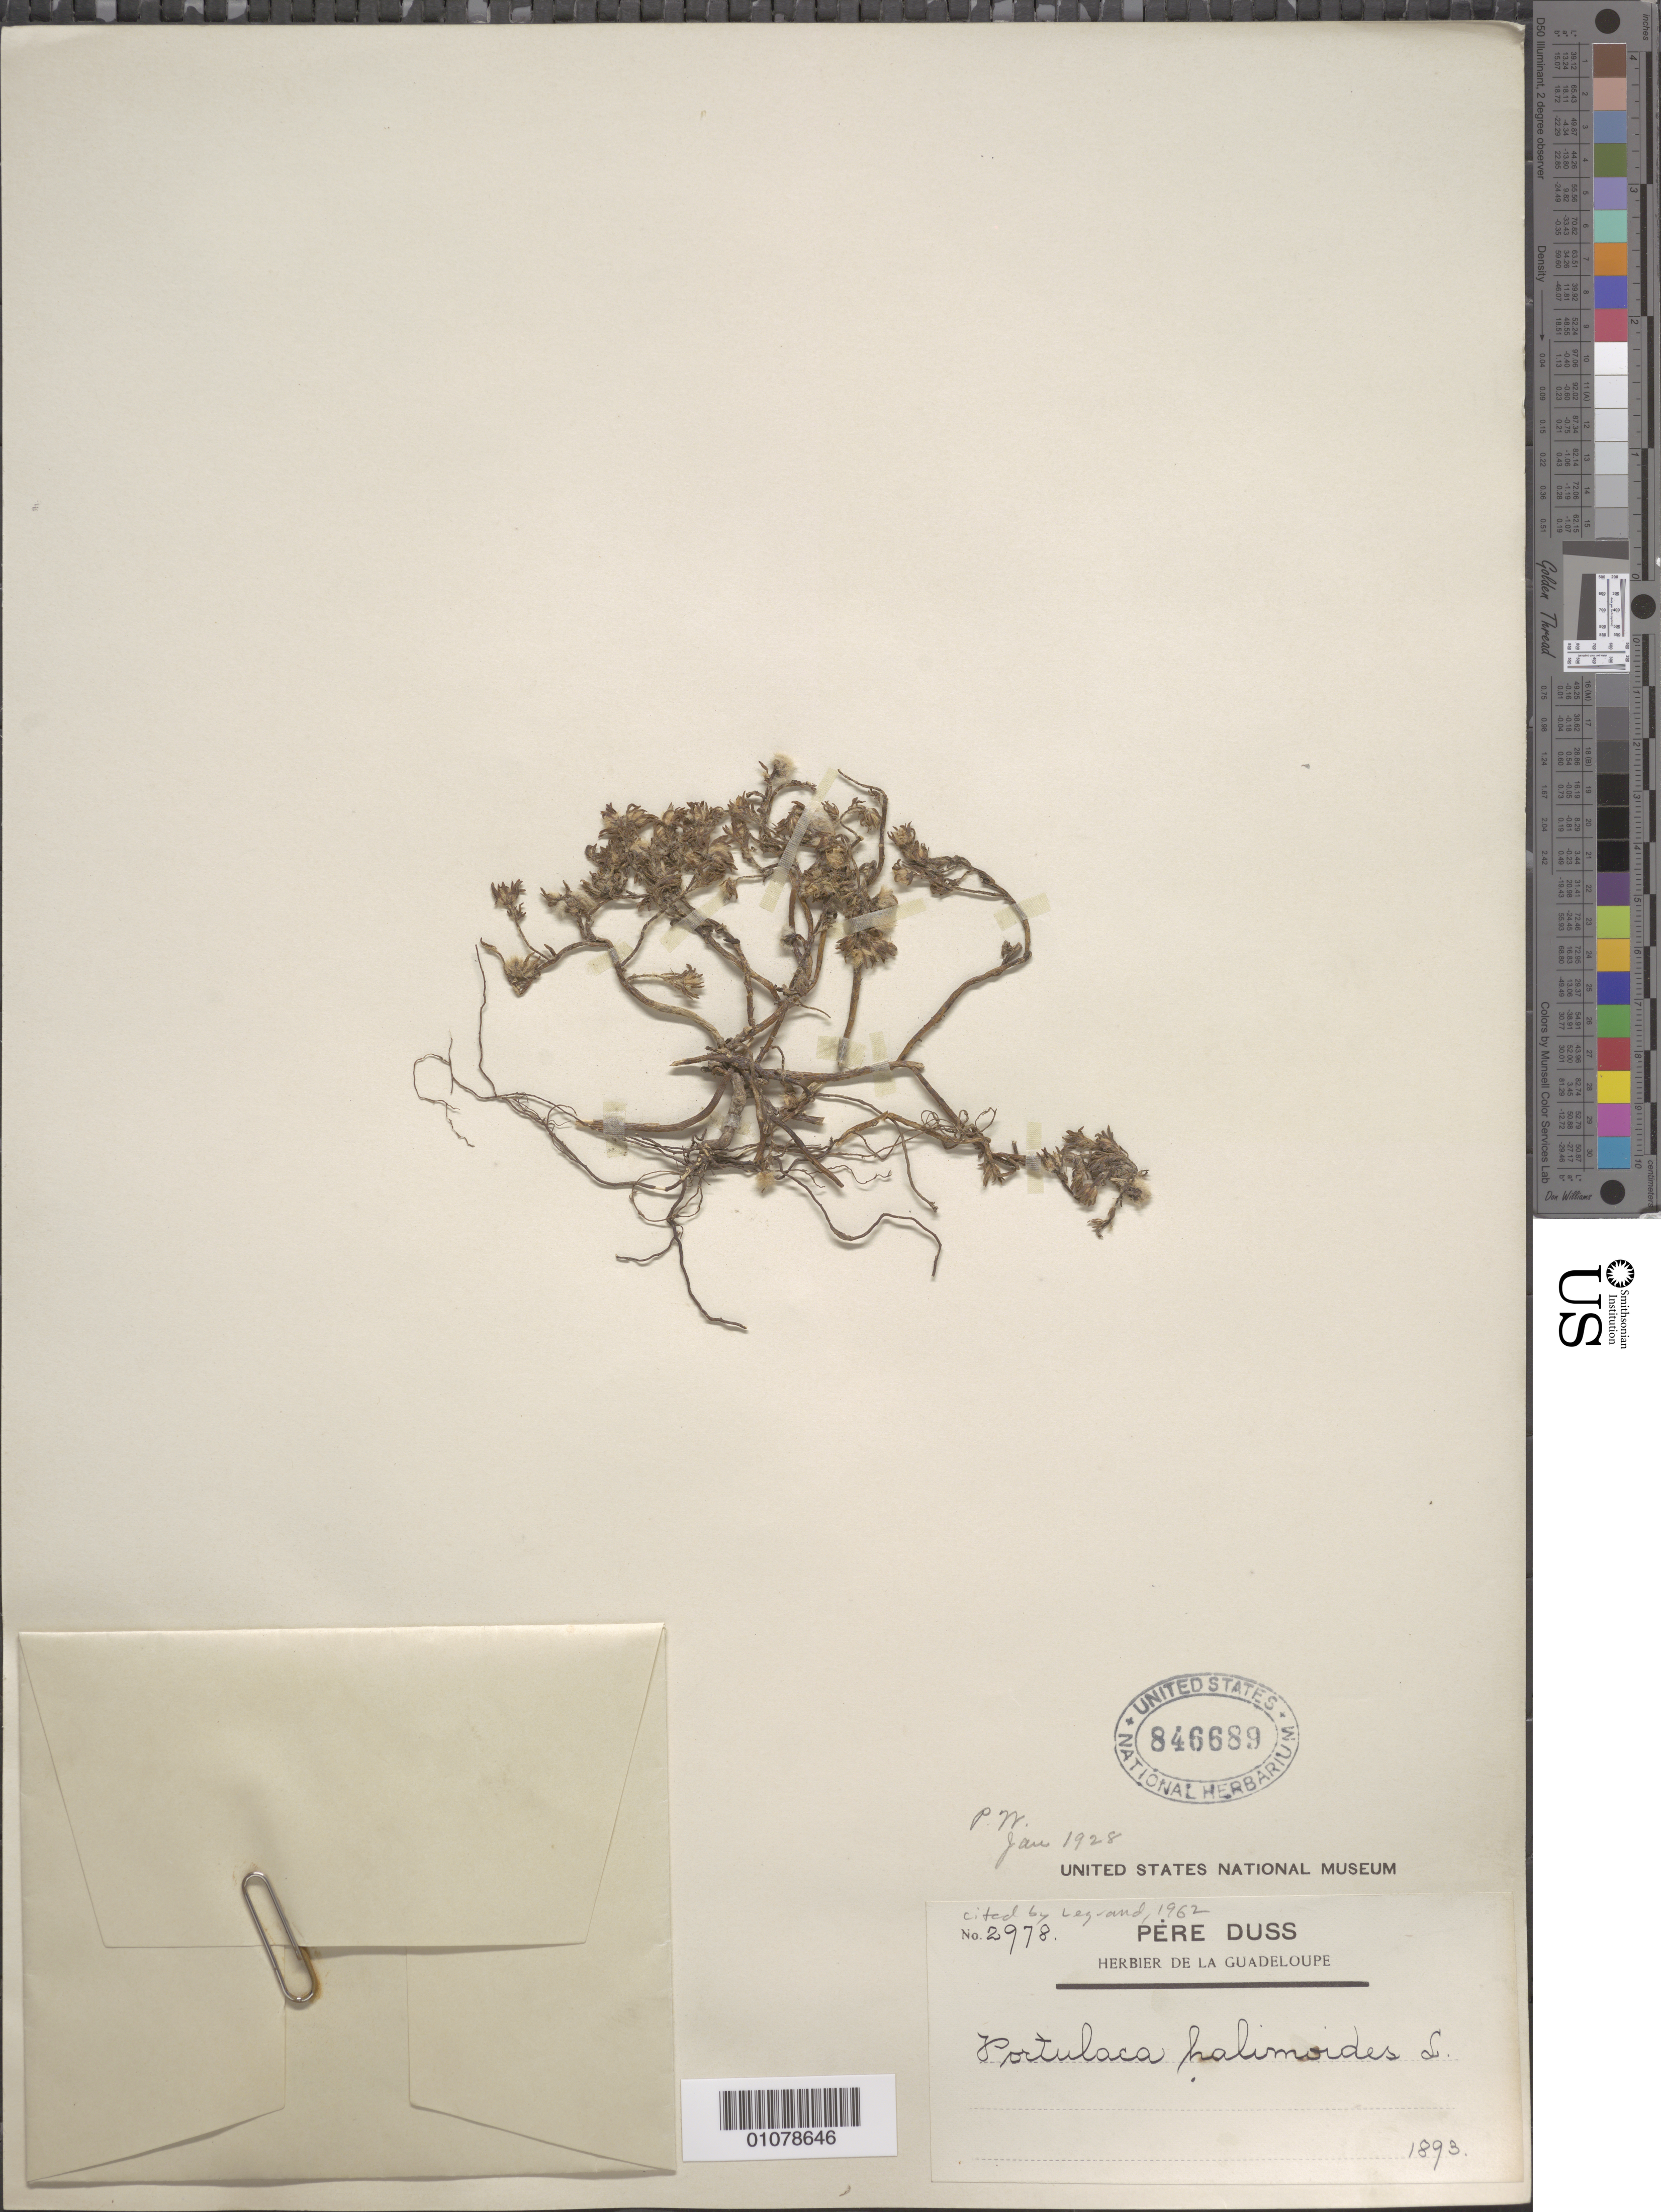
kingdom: Plantae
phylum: Tracheophyta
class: Magnoliopsida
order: Caryophyllales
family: Portulacaceae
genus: Portulaca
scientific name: Portulaca halimoides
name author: L.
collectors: Père Duss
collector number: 2978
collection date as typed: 1893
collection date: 1893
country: Guadeloupe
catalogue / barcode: US 846689